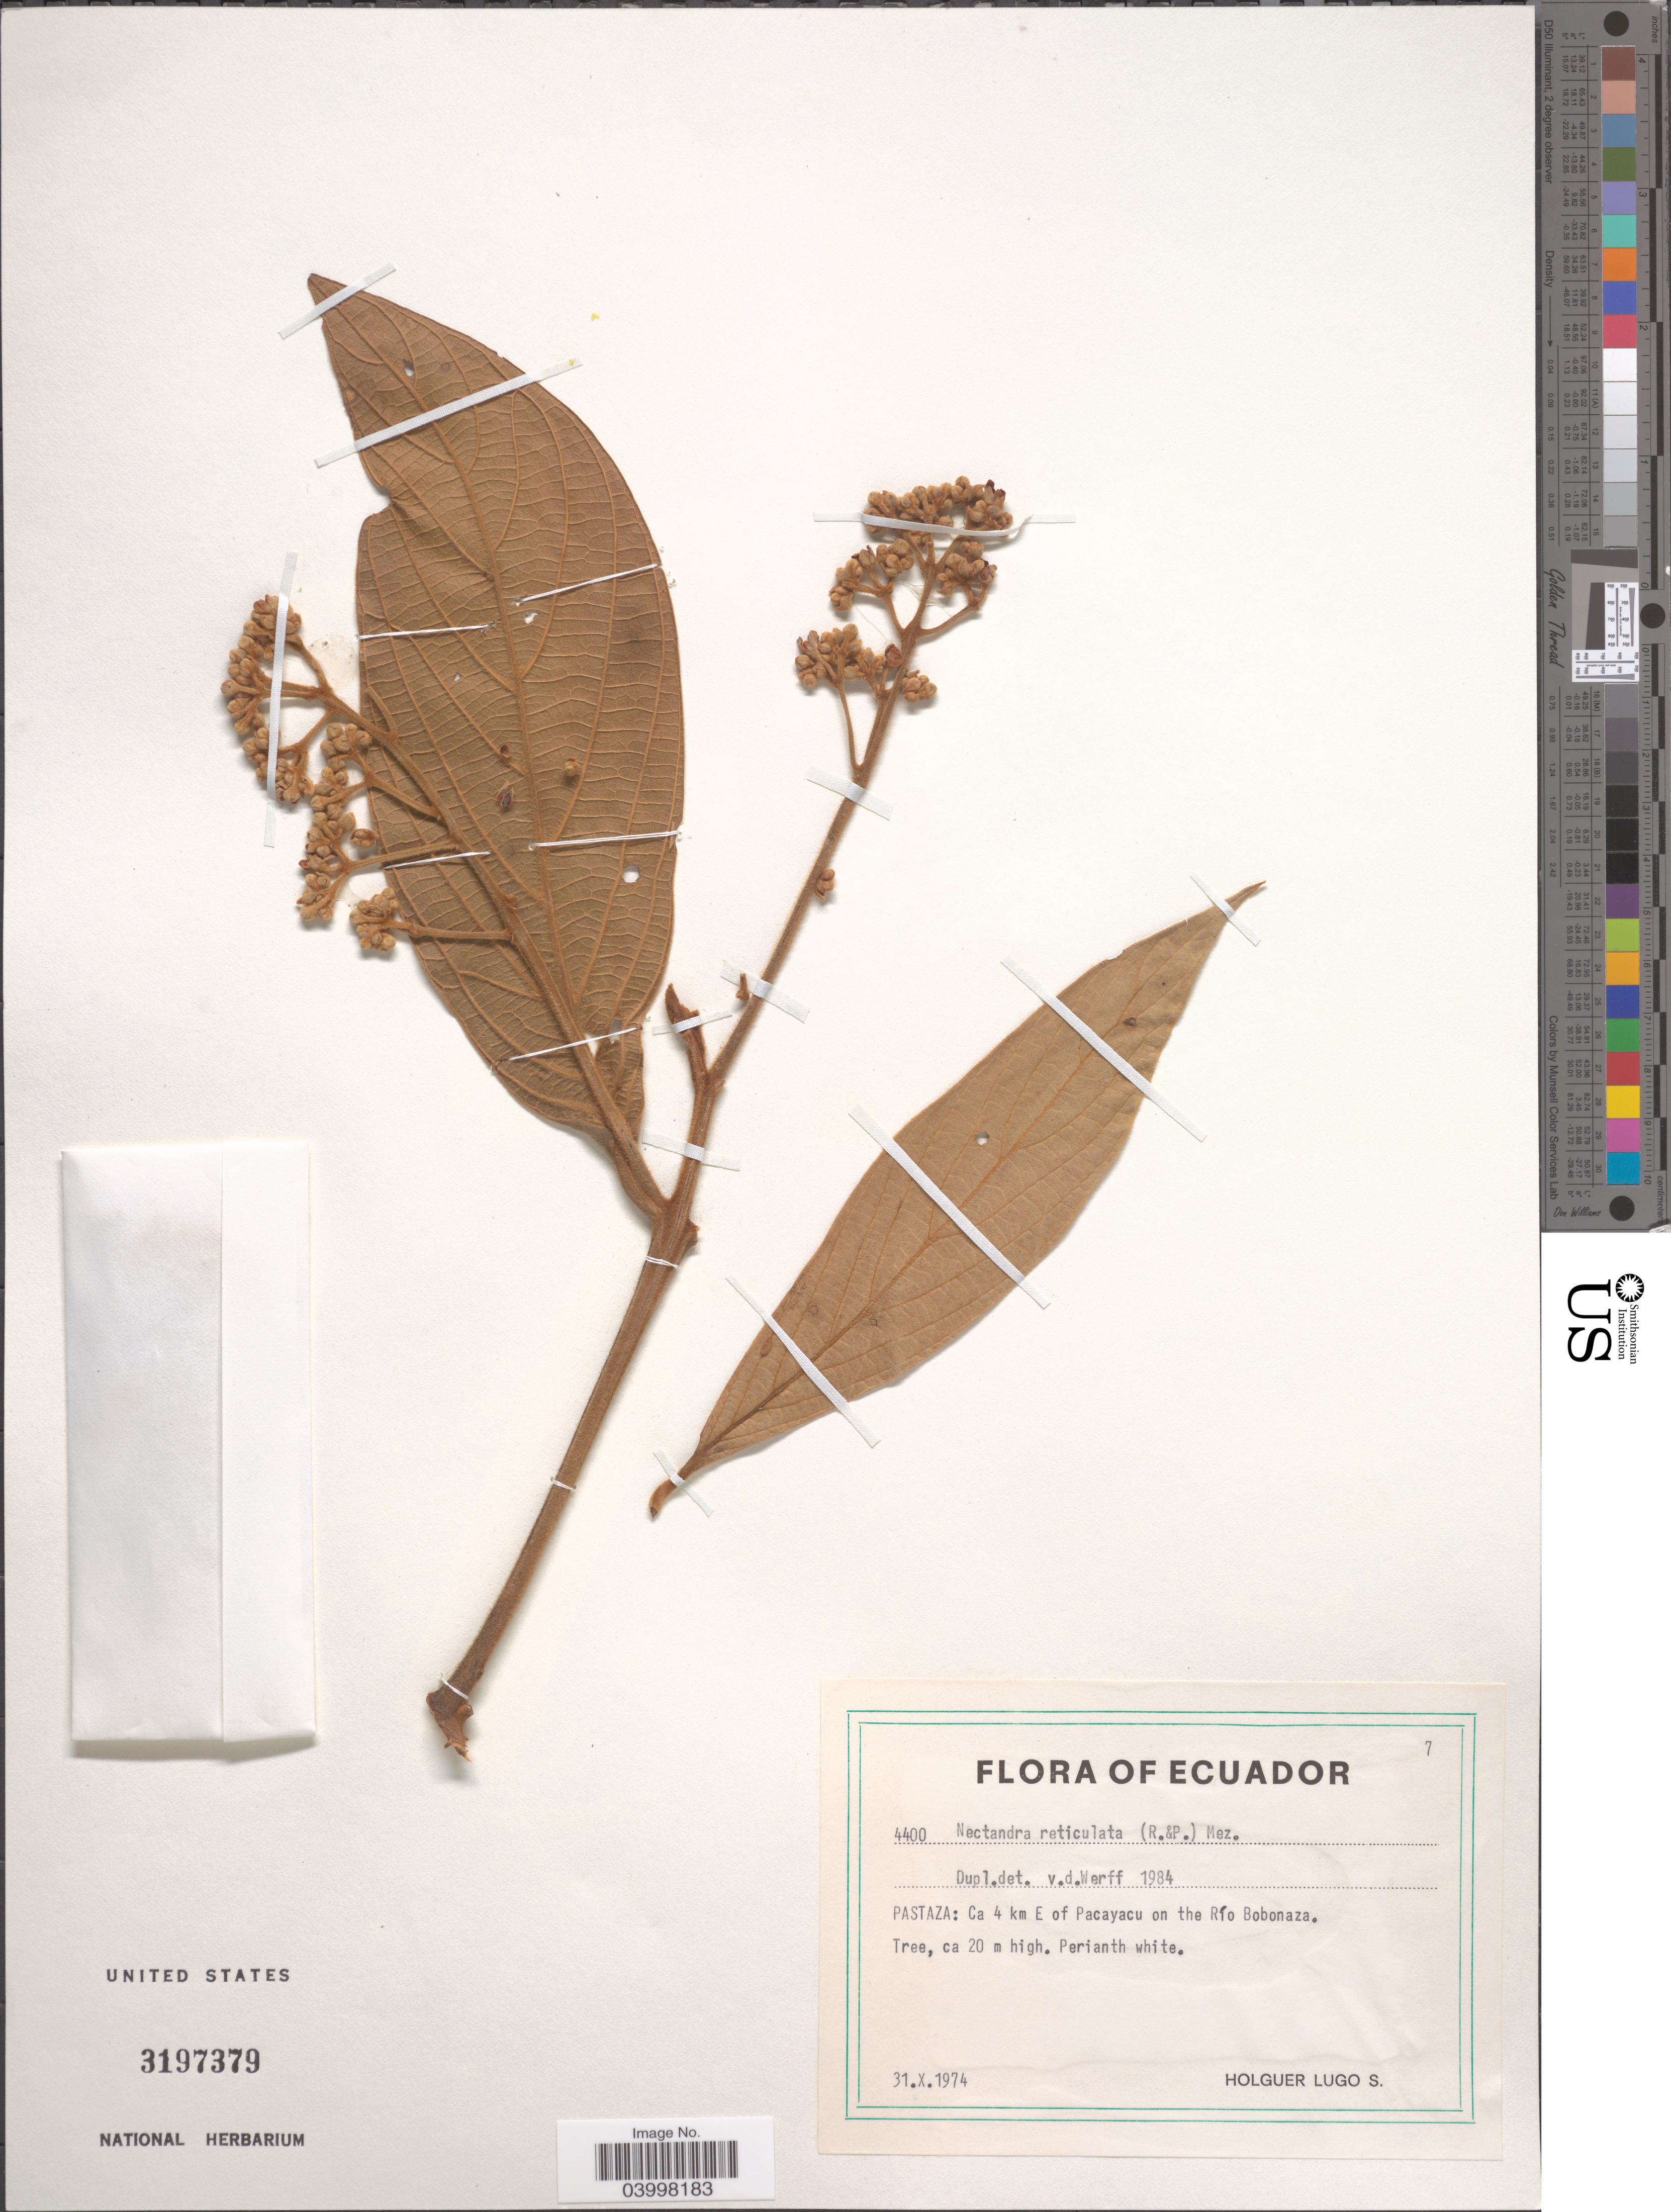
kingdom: Plantae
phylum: Tracheophyta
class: Magnoliopsida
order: Laurales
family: Lauraceae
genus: Nectandra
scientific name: Nectandra reticulata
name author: (Ruiz & Pav.) Mez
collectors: H. Lugo S.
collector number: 4400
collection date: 1974-10-31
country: Ecuador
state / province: Pastaza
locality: Ca 4 km E of Pacayacu on the Río Bobonaza.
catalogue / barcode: US 3197379